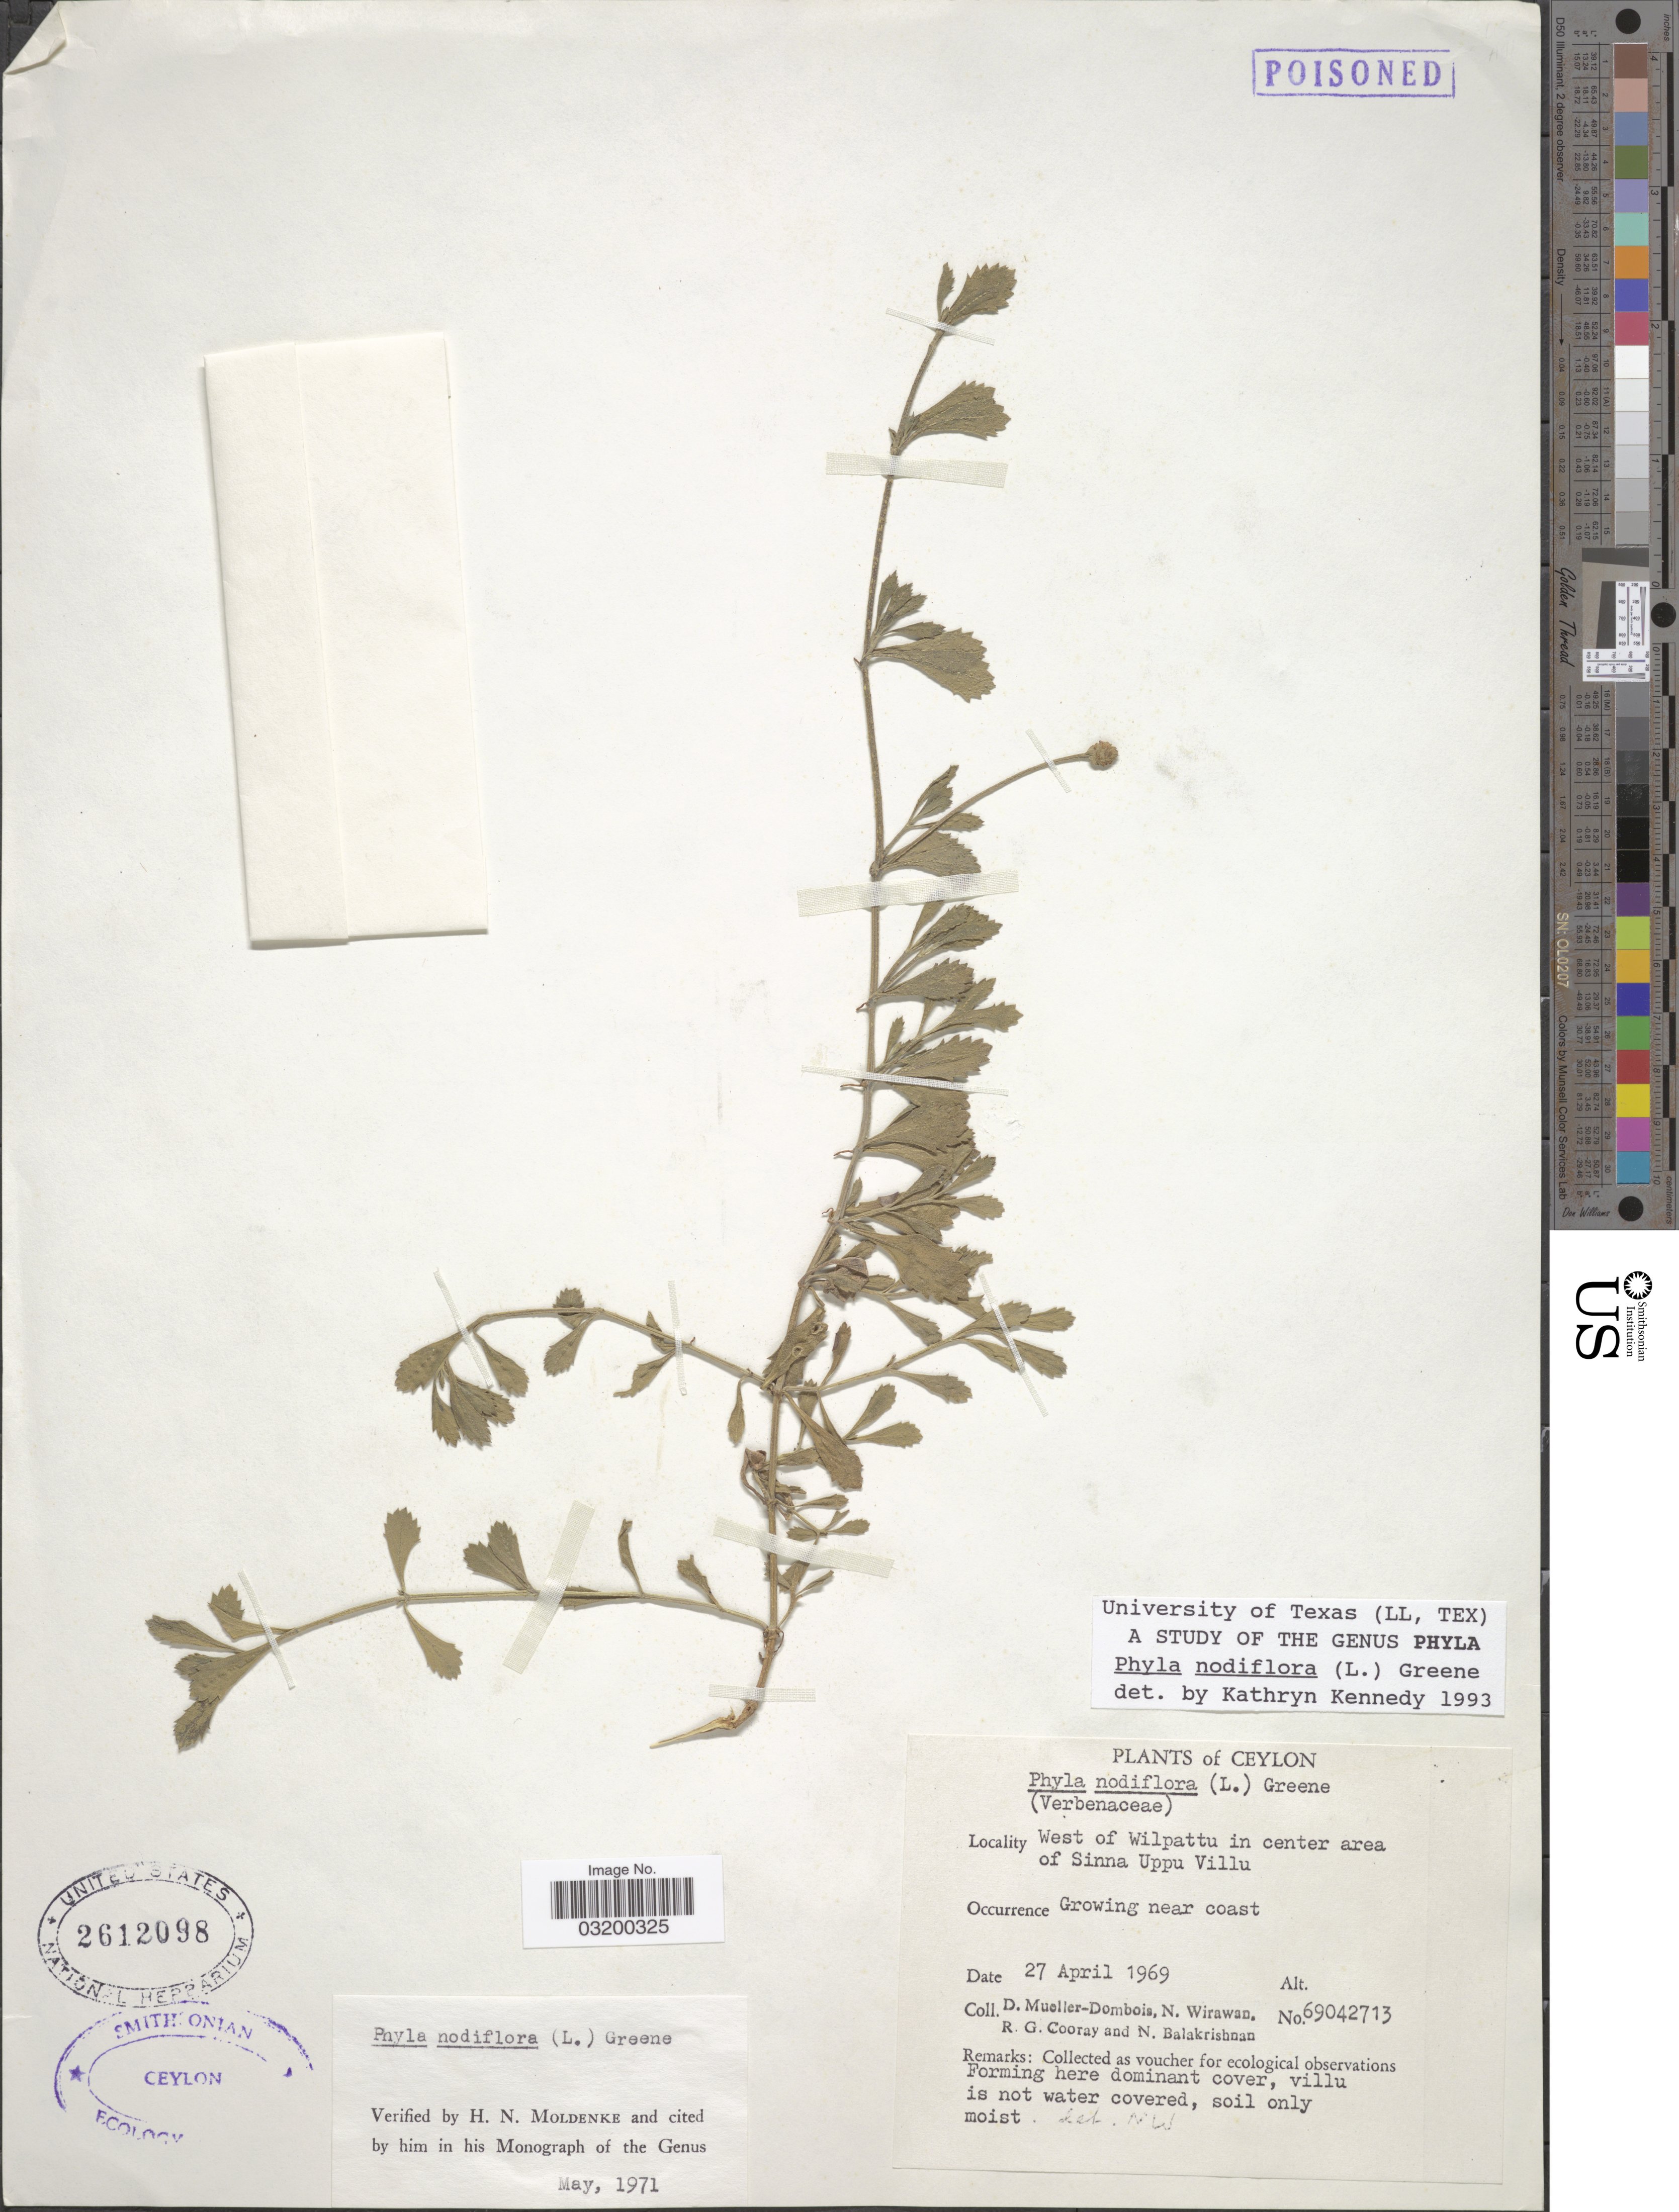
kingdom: Plantae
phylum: Tracheophyta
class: Magnoliopsida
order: Lamiales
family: Verbenaceae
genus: Phyla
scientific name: Phyla nodiflora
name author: (L.) Greene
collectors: D. Mueller-Dombois, N. Wirawan, R. Cooray & N. Balakrishnan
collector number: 69042713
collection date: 1969-04-27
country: Sri Lanka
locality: Ceylon. West of Wilpattu in center area of Sinna Uppu Villu. Growing near coast.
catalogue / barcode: US 2612098